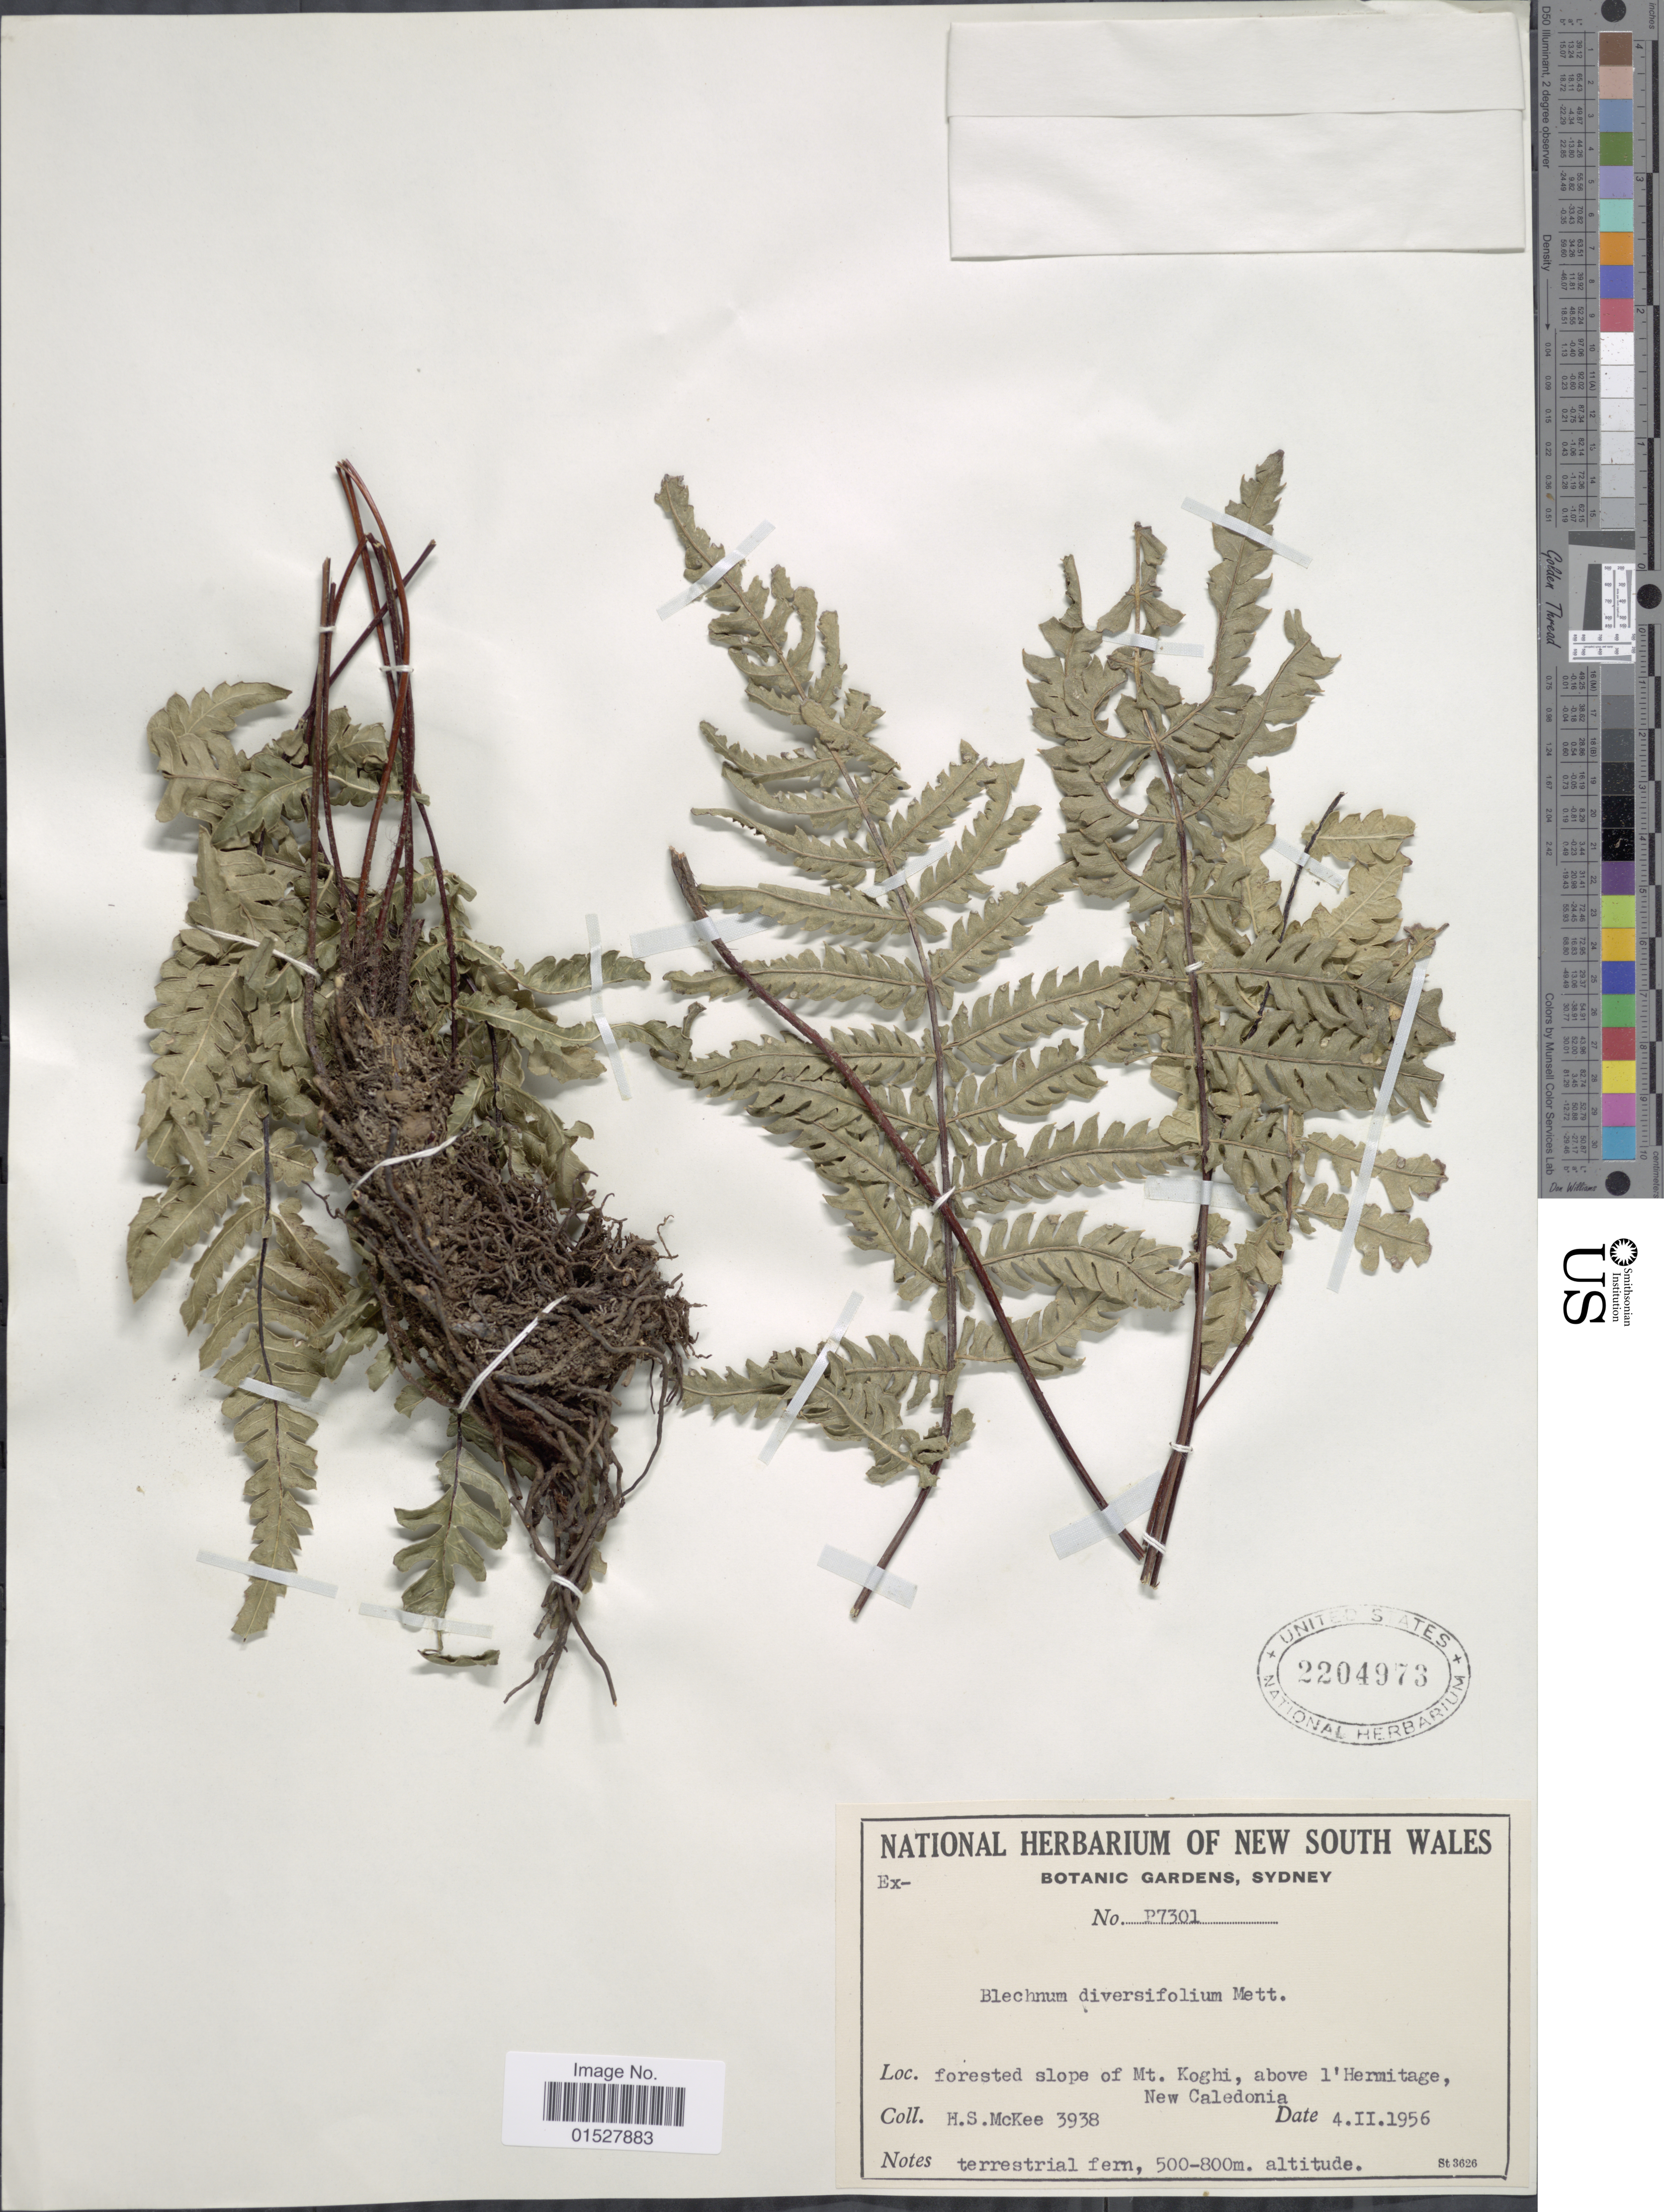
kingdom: Plantae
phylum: Tracheophyta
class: Polypodiopsida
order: Polypodiales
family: Blechnaceae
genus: Blechnum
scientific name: Blechnum diversifolium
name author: Mett.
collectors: H. S. McKee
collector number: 3938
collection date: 1956-02-04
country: New Caledonia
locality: Forested slope of Mt. Koghi, above l'Hemitage.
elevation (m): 500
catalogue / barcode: US 2204973